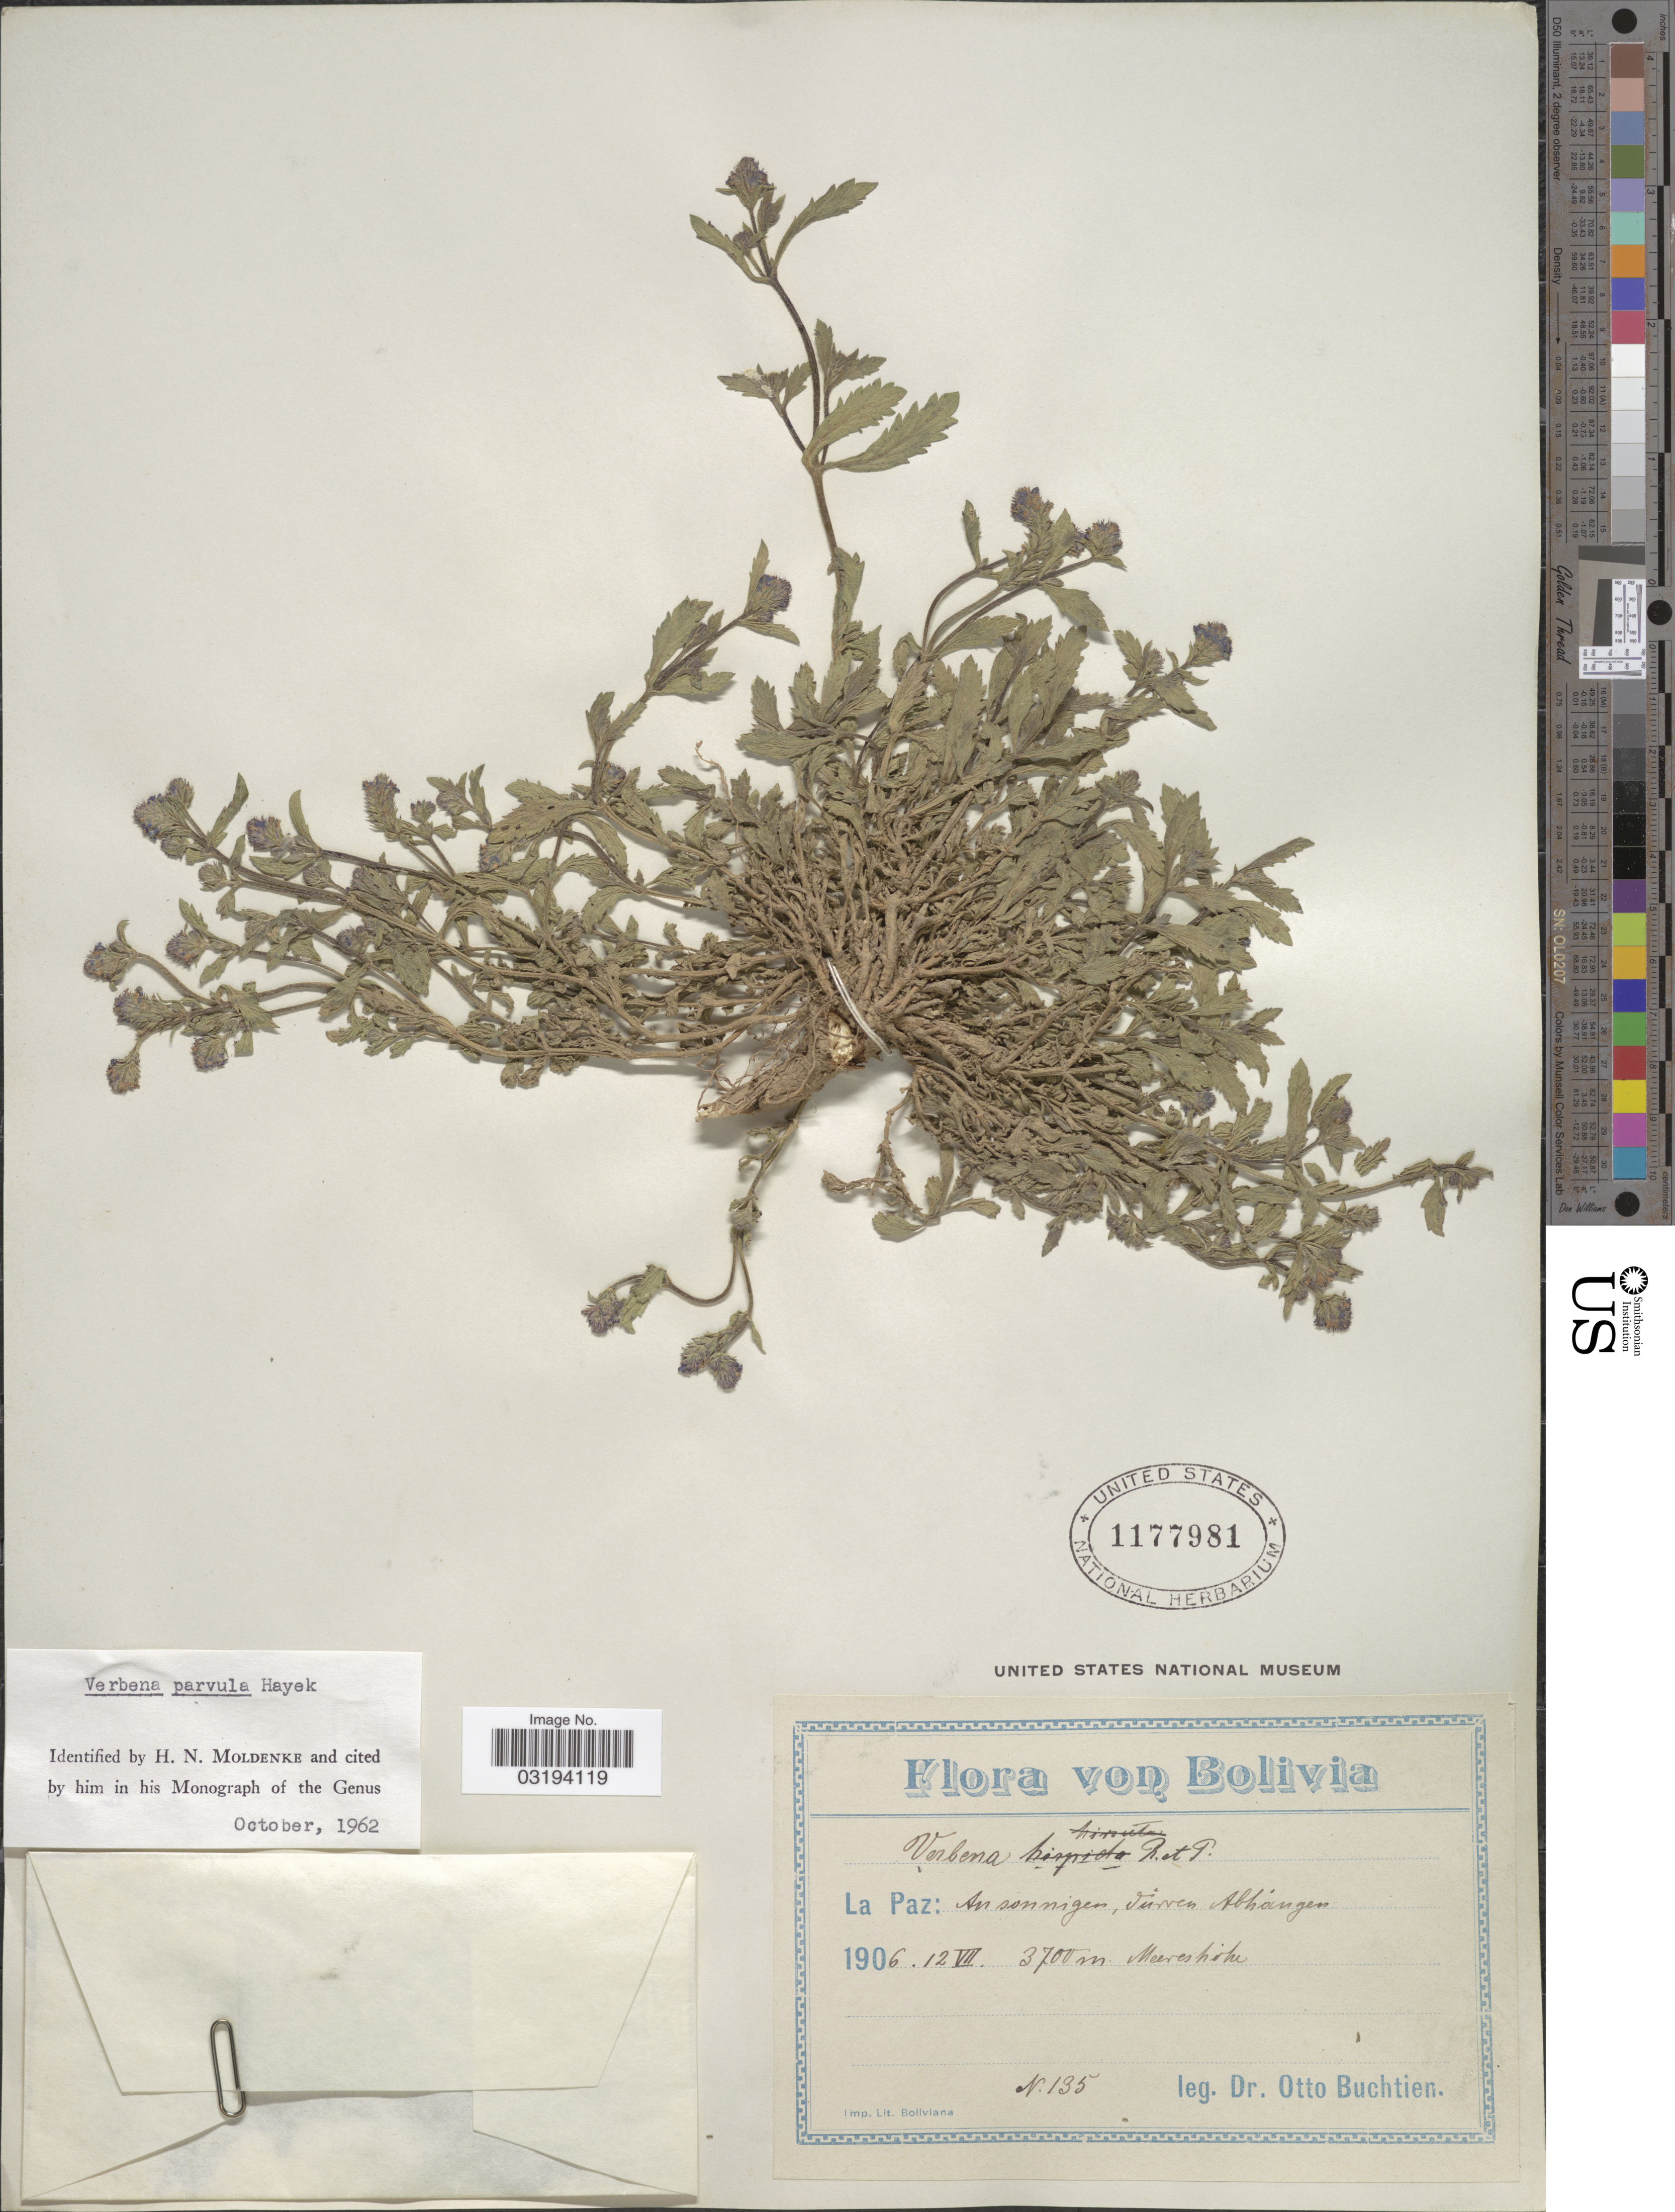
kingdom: Plantae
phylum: Tracheophyta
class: Magnoliopsida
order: Lamiales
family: Verbenaceae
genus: Verbena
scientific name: Verbena parvula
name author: Hayek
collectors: O. Buchtien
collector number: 135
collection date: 1906-07-12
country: Bolivia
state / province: La Paz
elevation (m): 3700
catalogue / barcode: US 1177981